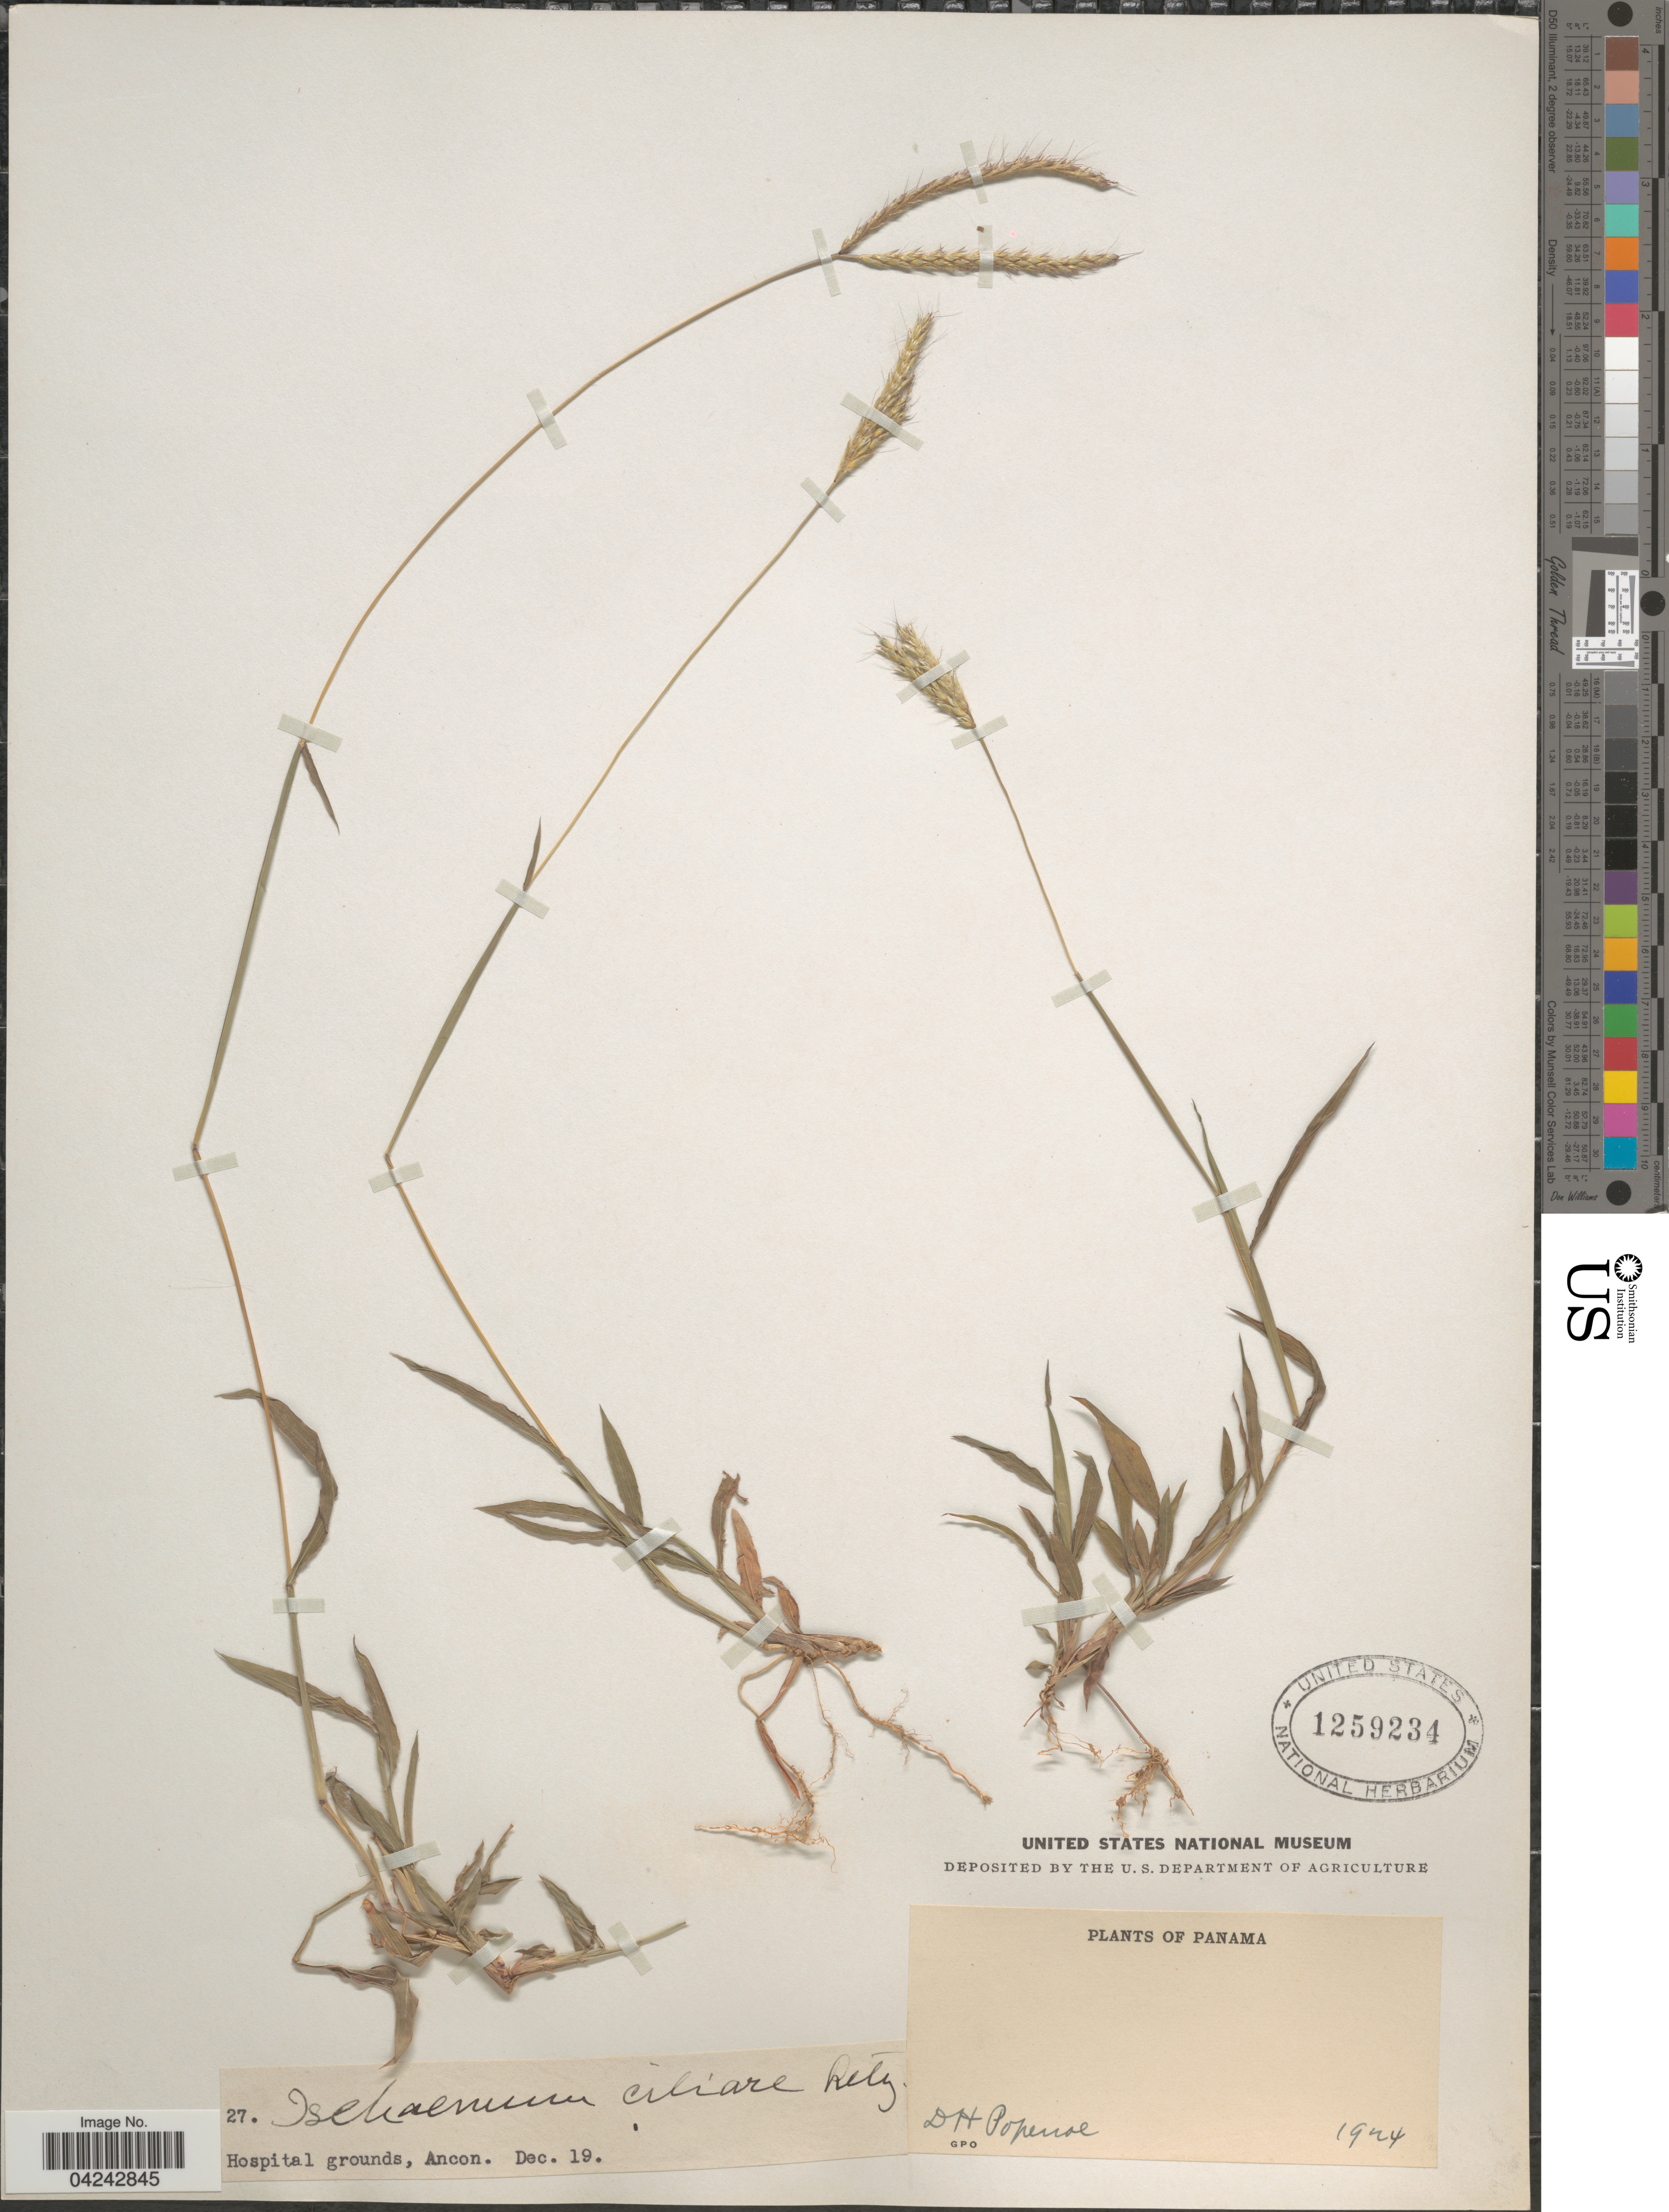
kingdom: Plantae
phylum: Tracheophyta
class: Liliopsida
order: Poales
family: Poaceae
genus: Ischaemum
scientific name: Ischaemum ciliare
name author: Retz.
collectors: D. Popenoe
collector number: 27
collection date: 1924-12-19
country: Panama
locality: Hospital grounds, Ancon.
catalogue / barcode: US 1259234